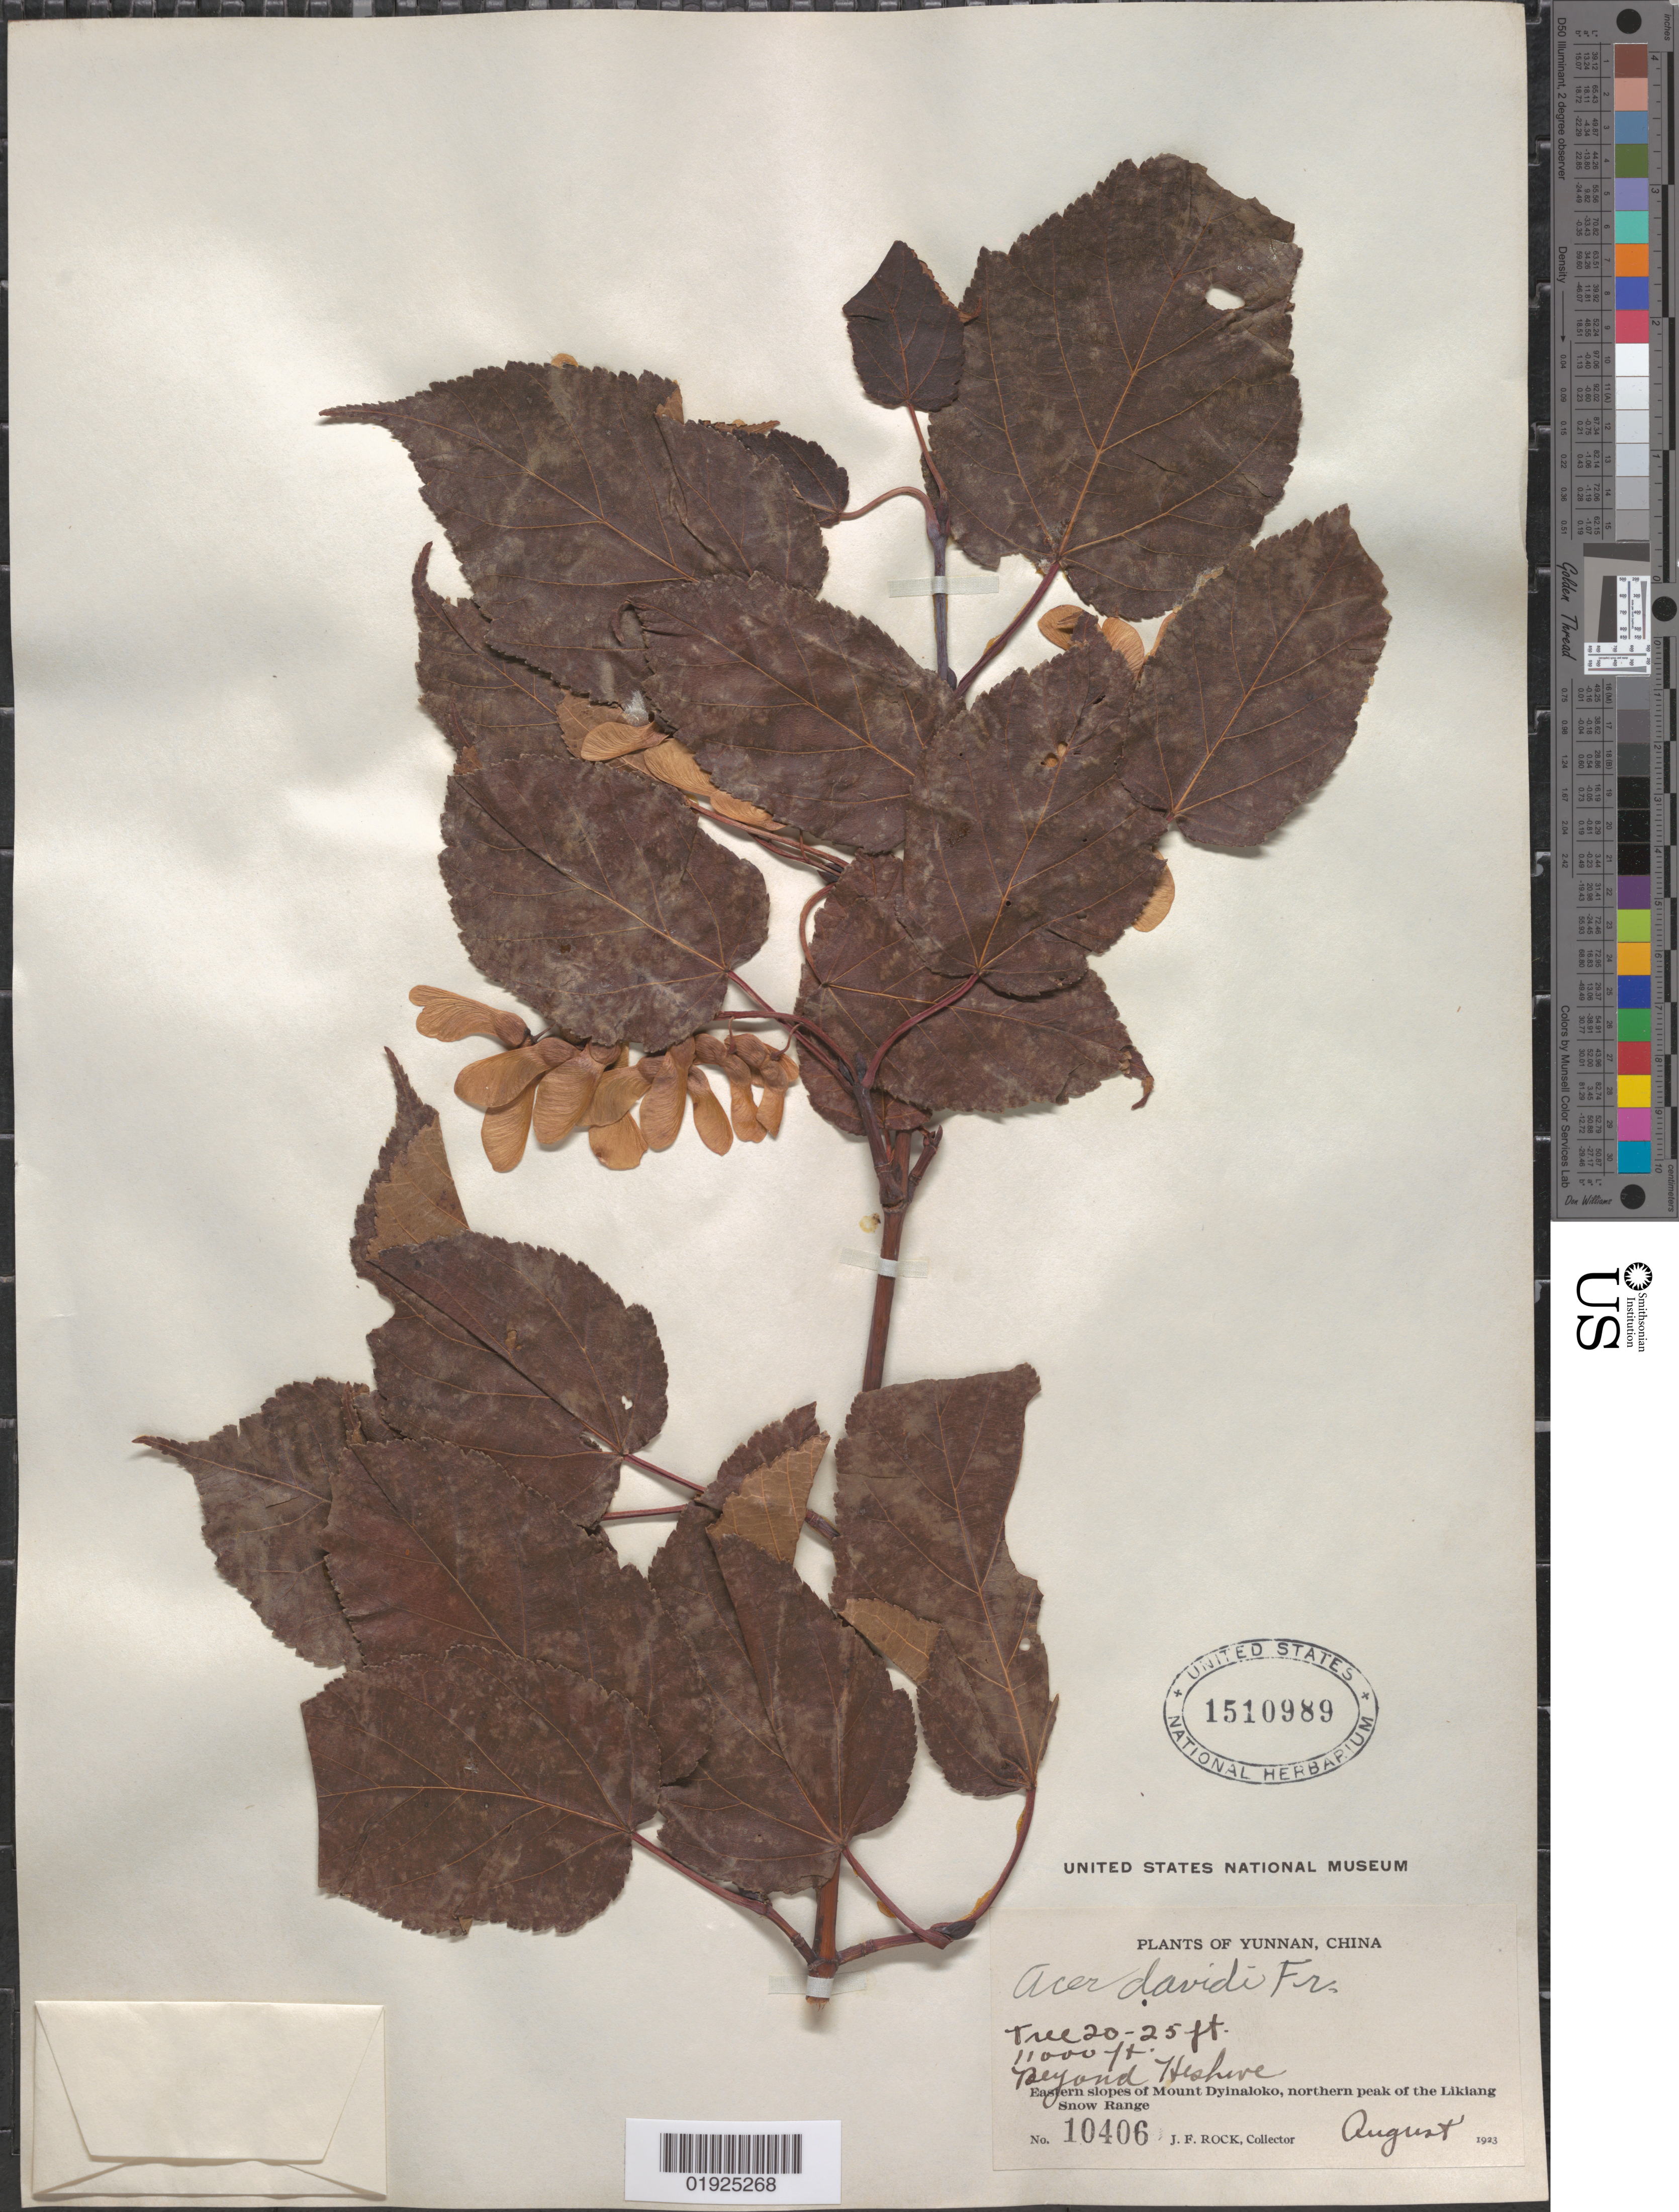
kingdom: Plantae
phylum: Tracheophyta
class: Magnoliopsida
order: Sapindales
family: Sapindaceae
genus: Acer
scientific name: Acer sikkimense subsp. davidii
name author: (Franch.) Wesm.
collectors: J. F. Rock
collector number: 10406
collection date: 1923-08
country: China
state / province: Yunnan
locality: Mount Dyinaloko, eastern slopes; northern peak of the Likiang Snow Range. Beyond Heshive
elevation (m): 3353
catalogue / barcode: US 1510989